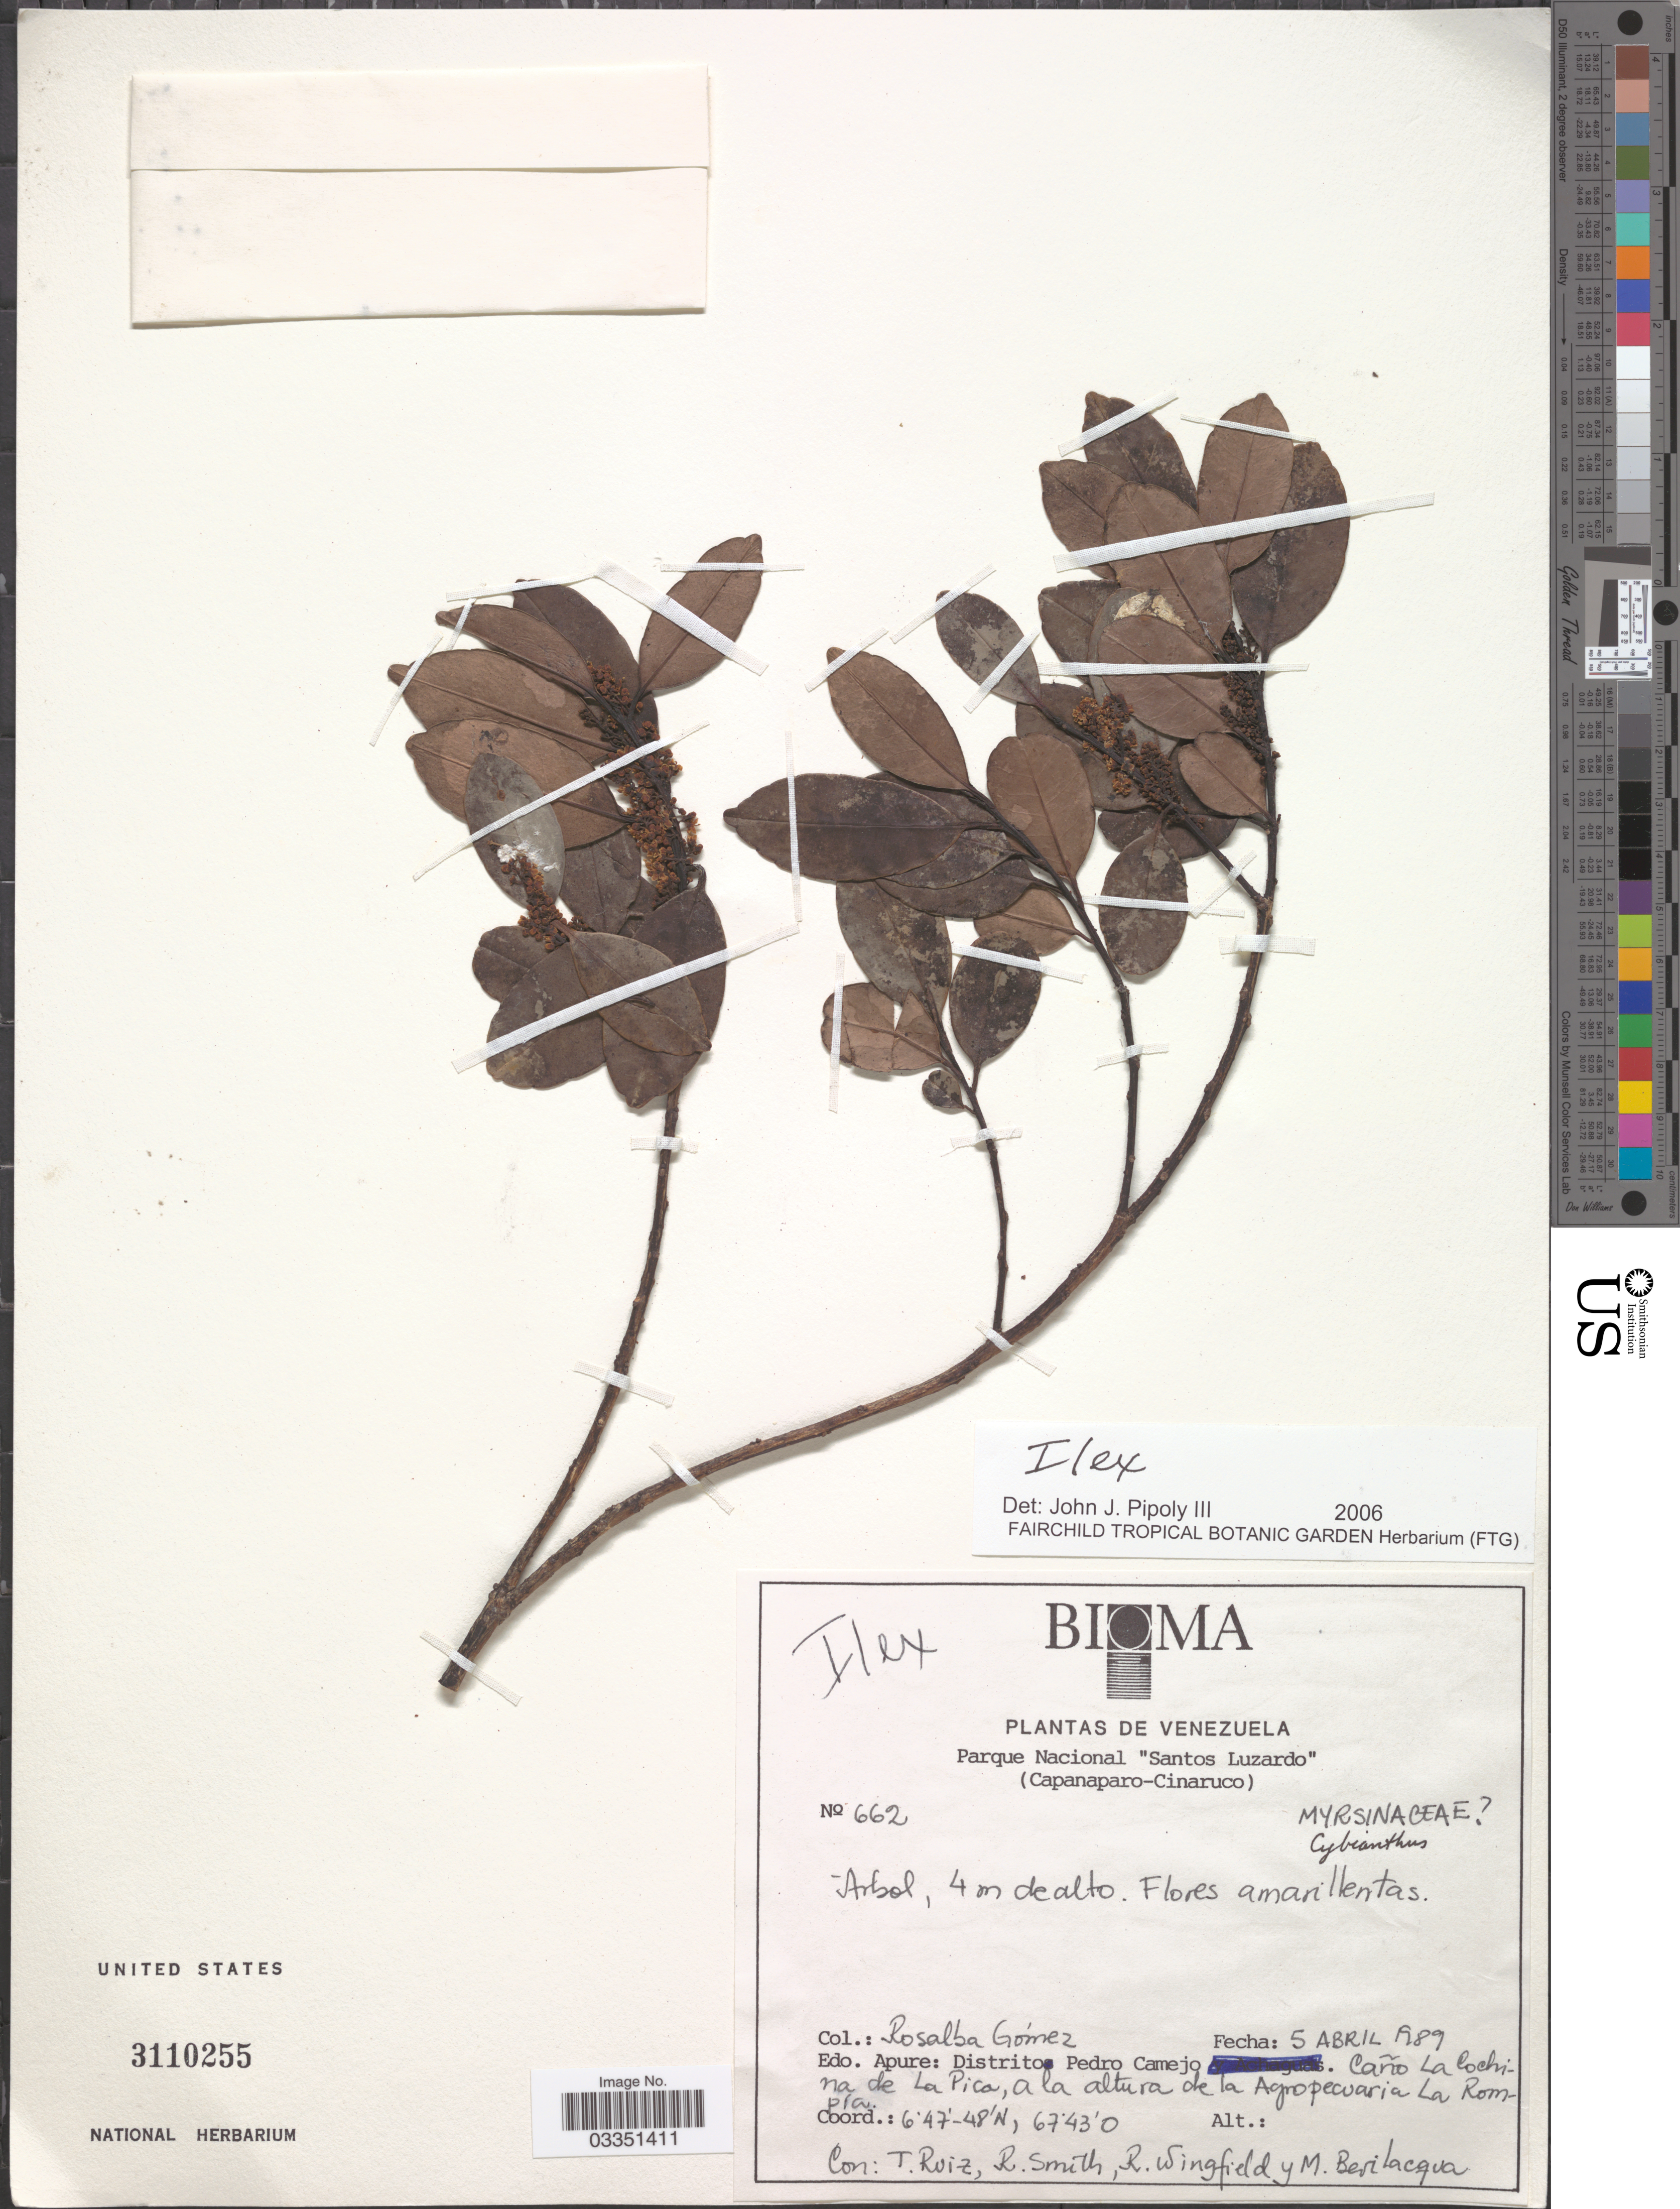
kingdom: Plantae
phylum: Tracheophyta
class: Magnoliopsida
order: Aquifoliales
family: Aquifoliaceae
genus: Ilex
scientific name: Ilex sp.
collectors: R. Gómez, T. Ruíz, R. Smith, R. Wingfield & M. Bevilacqua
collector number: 662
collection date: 1989-04-05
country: Venezuela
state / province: Apure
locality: Distrito Pedro Camejo. Caño La Cochina de La Pica, a la altura de la Agropecuaria La Rompía.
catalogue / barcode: US 3110225